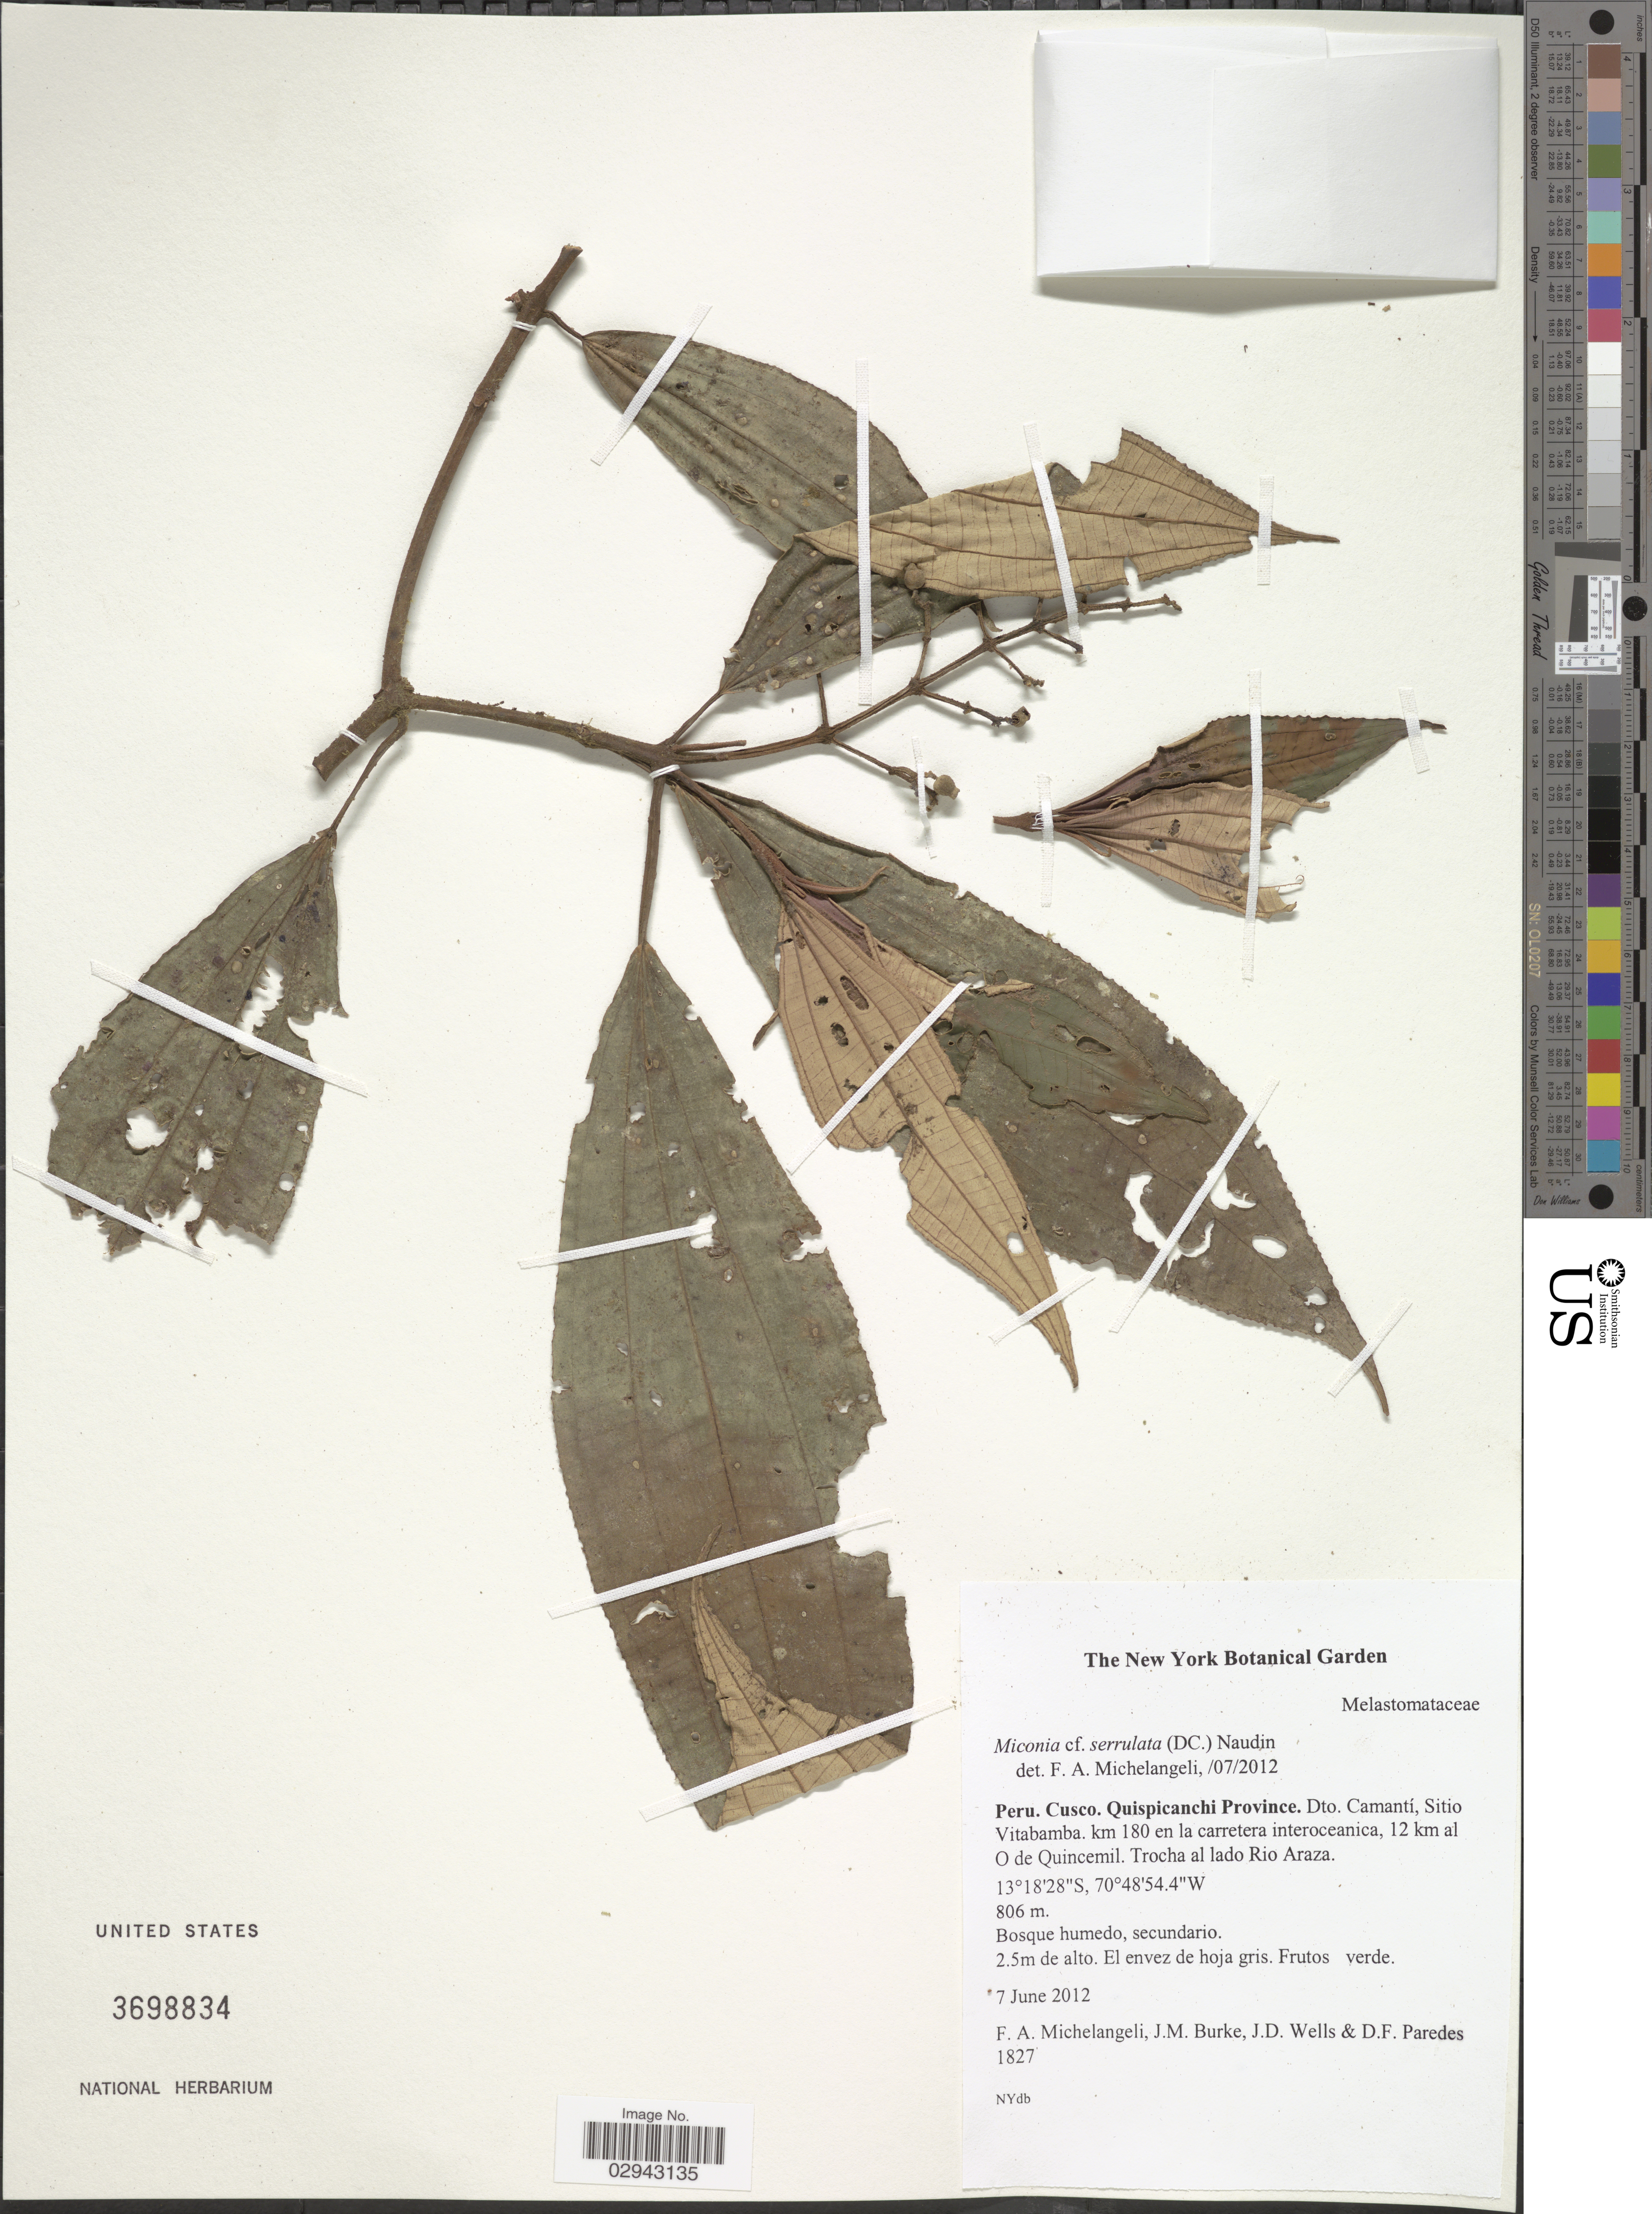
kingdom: Plantae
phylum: Tracheophyta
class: Magnoliopsida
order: Myrtales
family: Melastomataceae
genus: Miconia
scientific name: Miconia serrulata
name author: (DC.) Naudin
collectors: F. A. Michelangeli, Jac. M. Burke, J. Wells & D. Paredes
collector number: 1827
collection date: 2012-06-07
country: Peru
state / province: Cusco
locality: Quispicanchi Province. Dto. Camantí, Sitio Vitabamba. km 180 en la carretera interoceanica, 12 km al O de Quincemil. Trocha a lado Rio Araza.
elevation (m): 806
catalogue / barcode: US 3698834